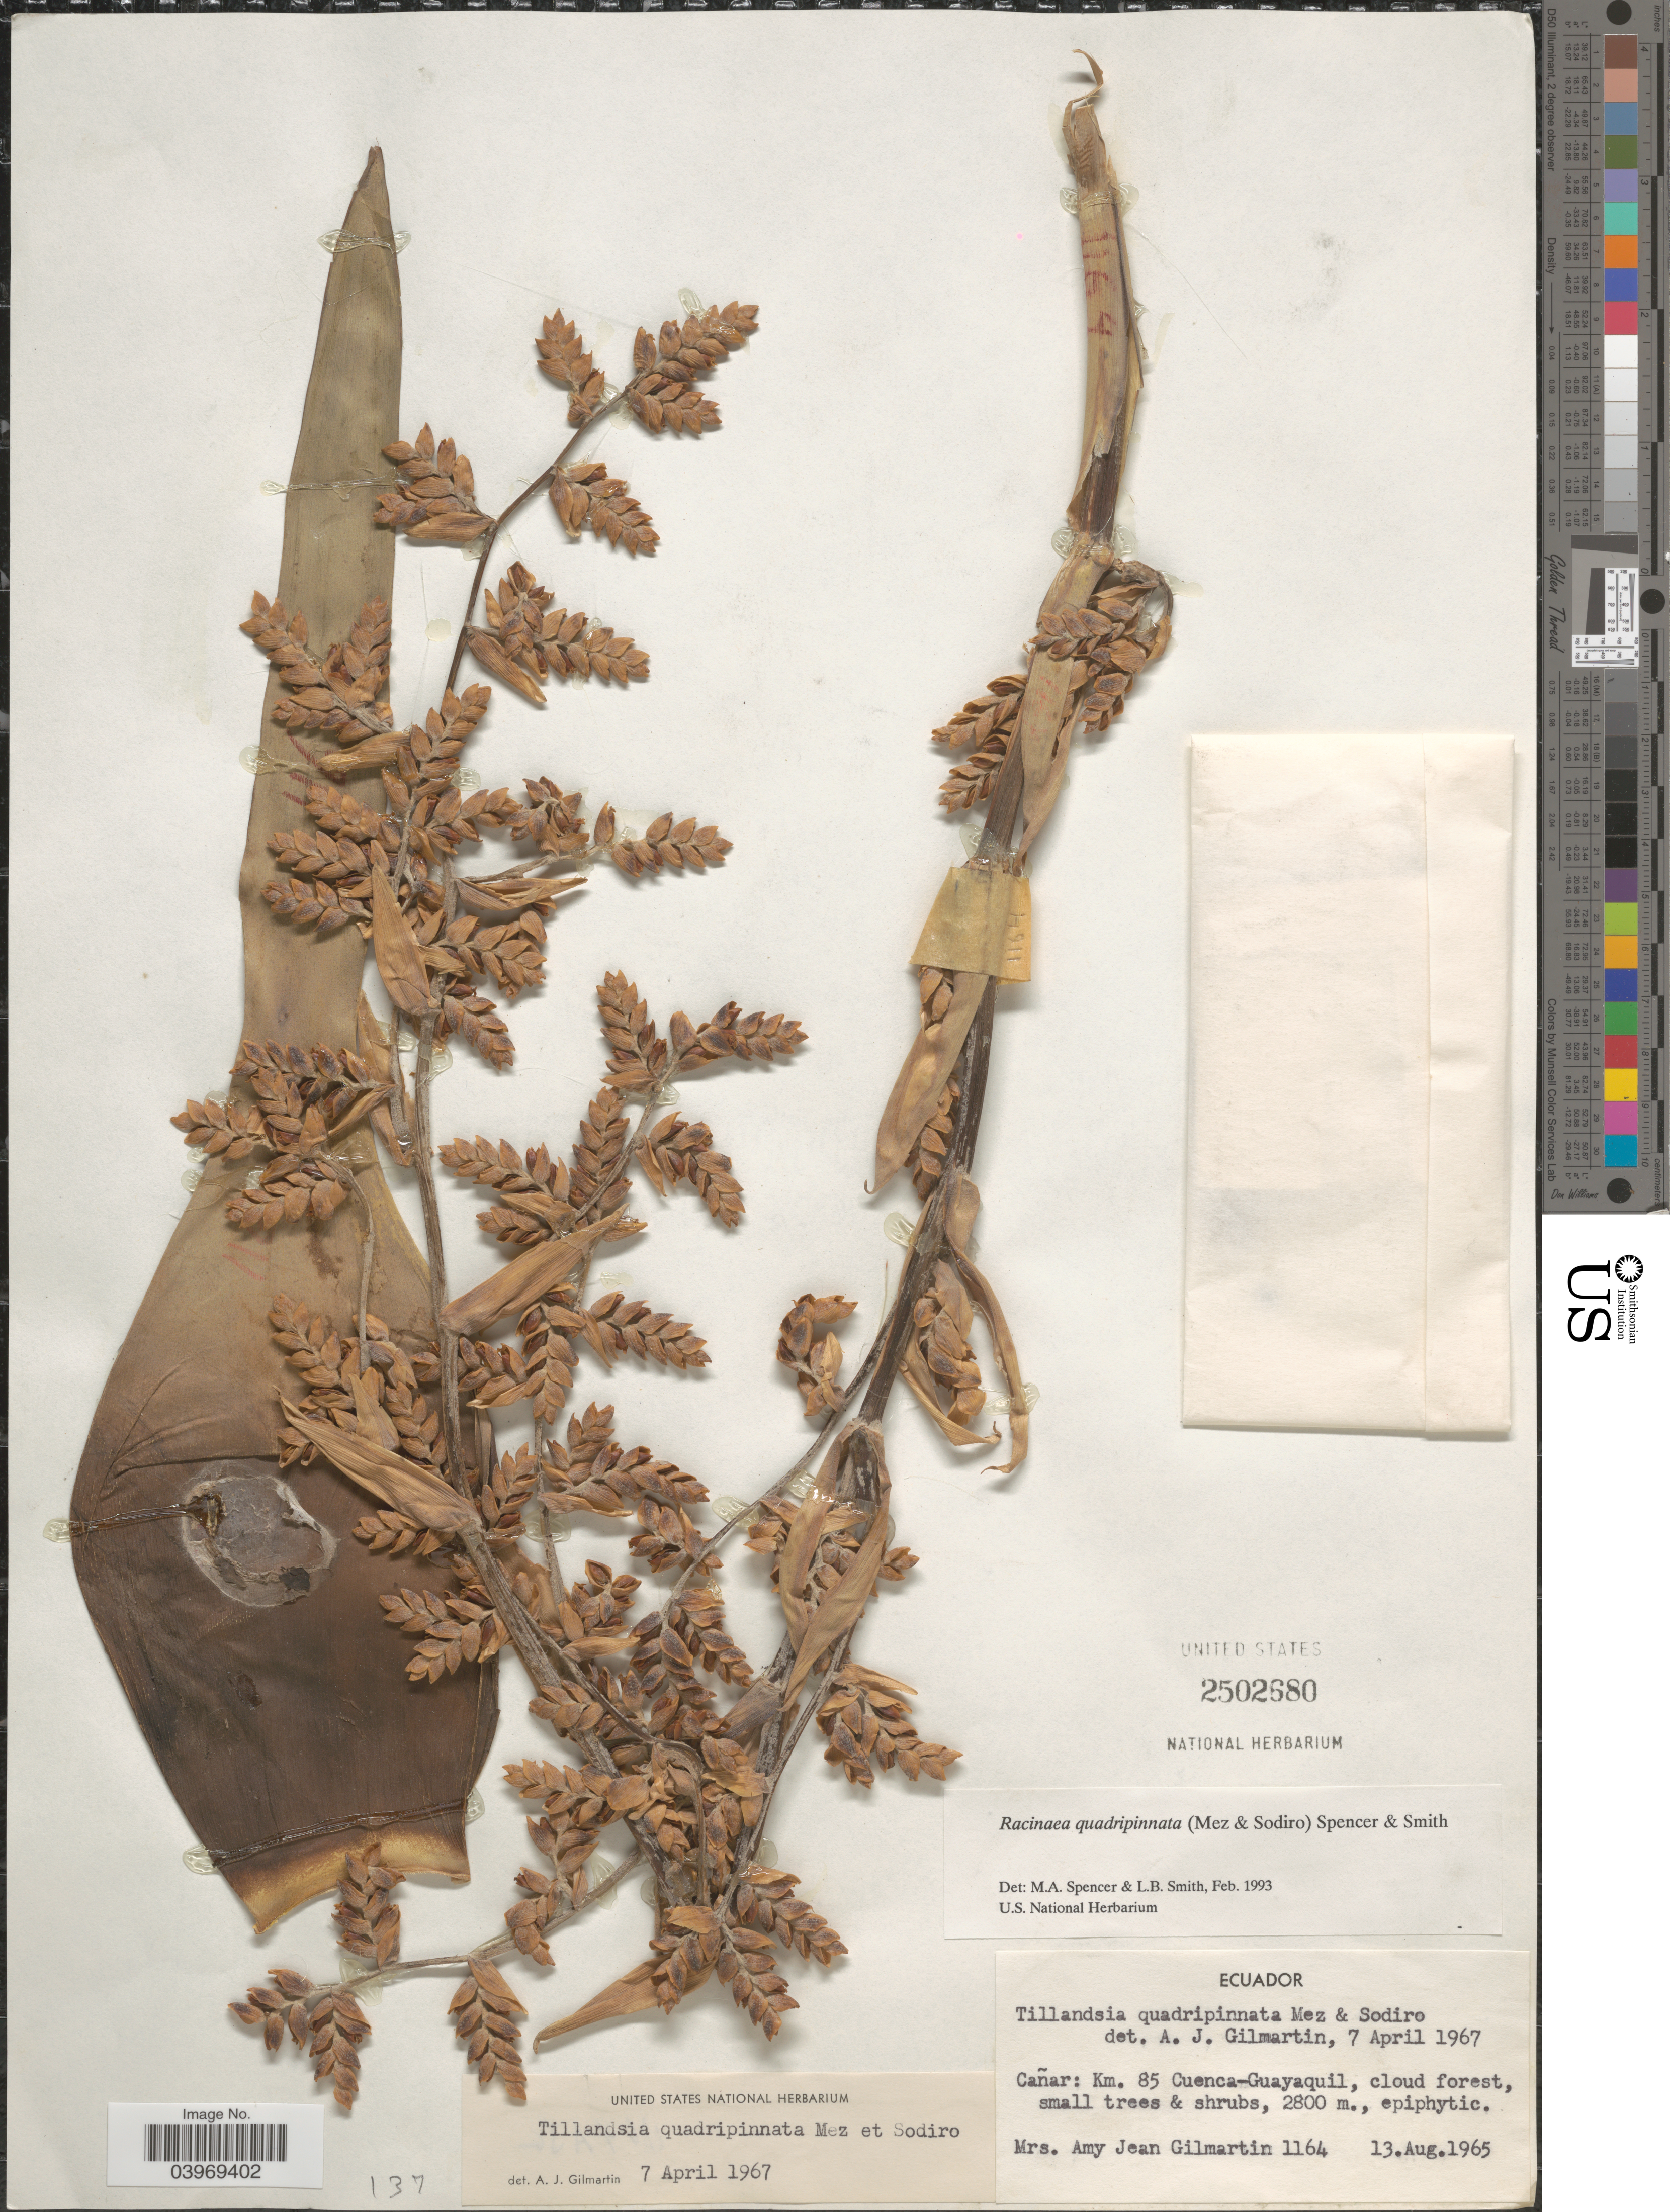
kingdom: Plantae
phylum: Tracheophyta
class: Liliopsida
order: Poales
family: Bromeliaceae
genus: Racinaea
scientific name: Racinaea quadripinnata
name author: (Mez & Sodiro) M.A. Spencer & L.B. Sm.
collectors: A. J. Gilmartin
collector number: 1164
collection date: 1965-08-13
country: Ecuador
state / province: Cañar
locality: Km. 85 Cuenca-Guayaquil.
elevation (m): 2800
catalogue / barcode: US 2502680